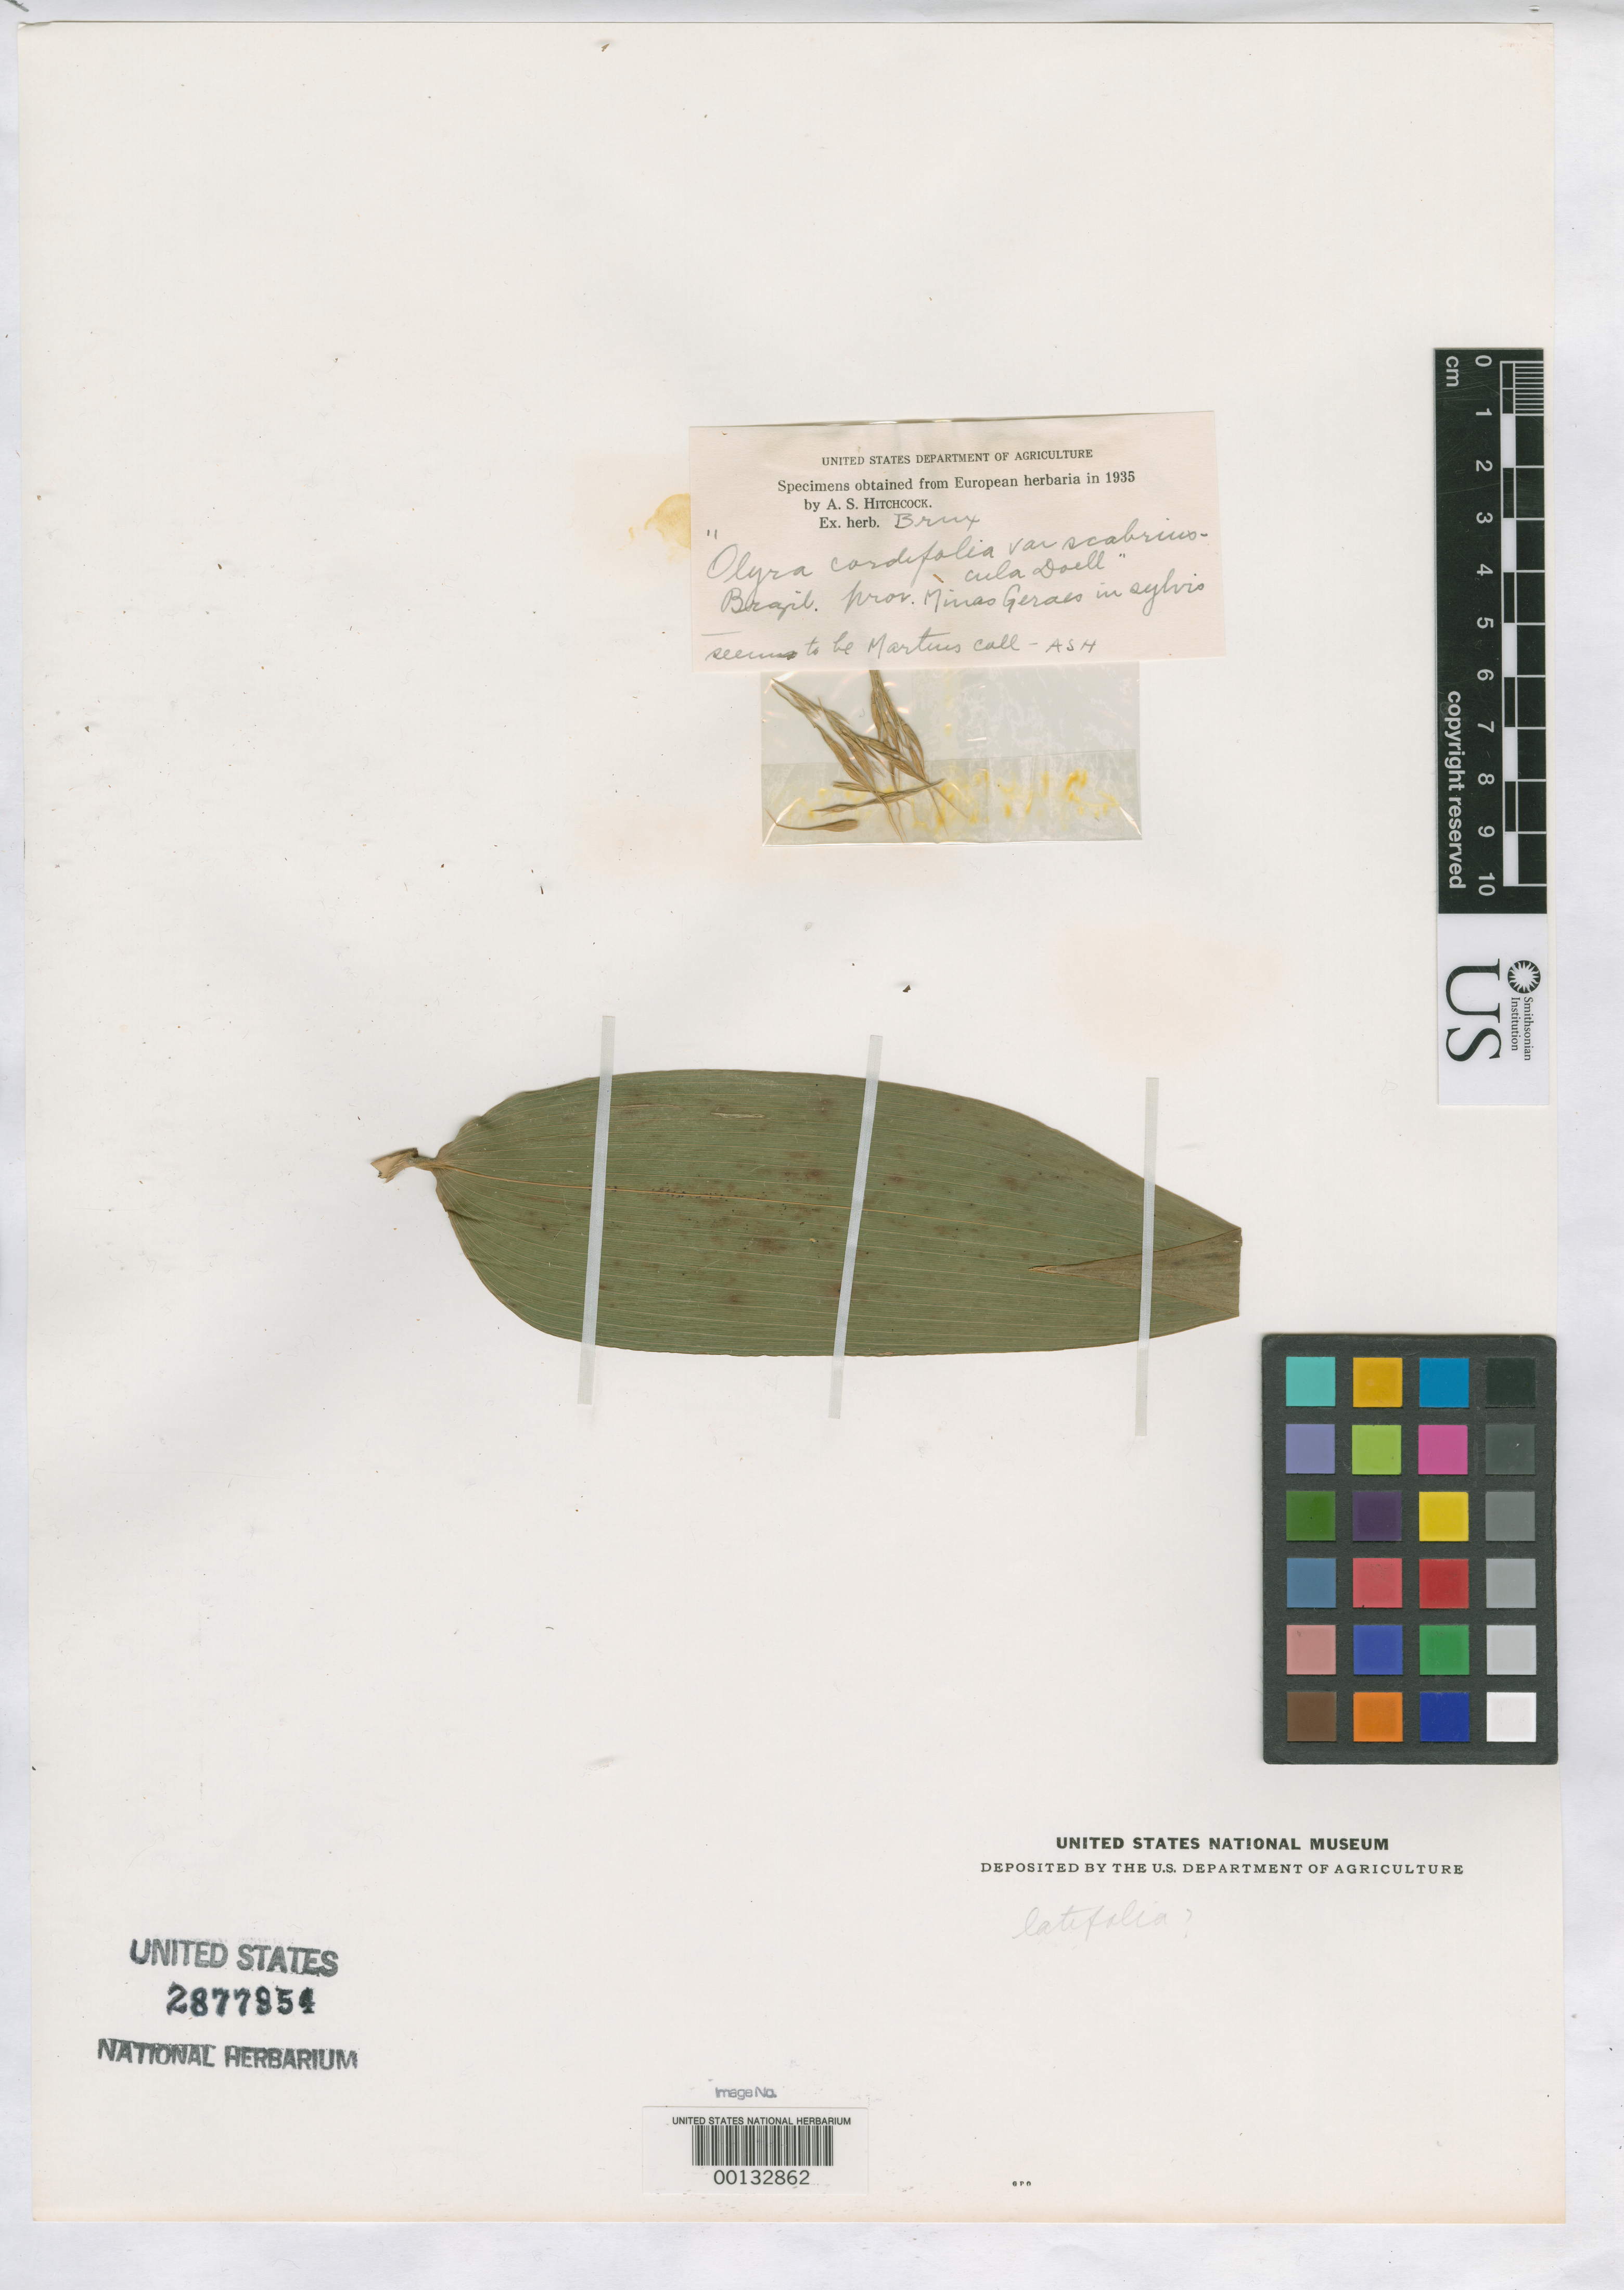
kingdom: Plantae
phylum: Tracheophyta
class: Liliopsida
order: Poales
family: Poaceae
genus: Olyra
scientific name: Olyra cordifolia var. scabriuscula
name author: Döll in Mart.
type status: Type Fragment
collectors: C. F. Martius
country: Brazil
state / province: Minas Gerais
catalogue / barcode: US 2877954